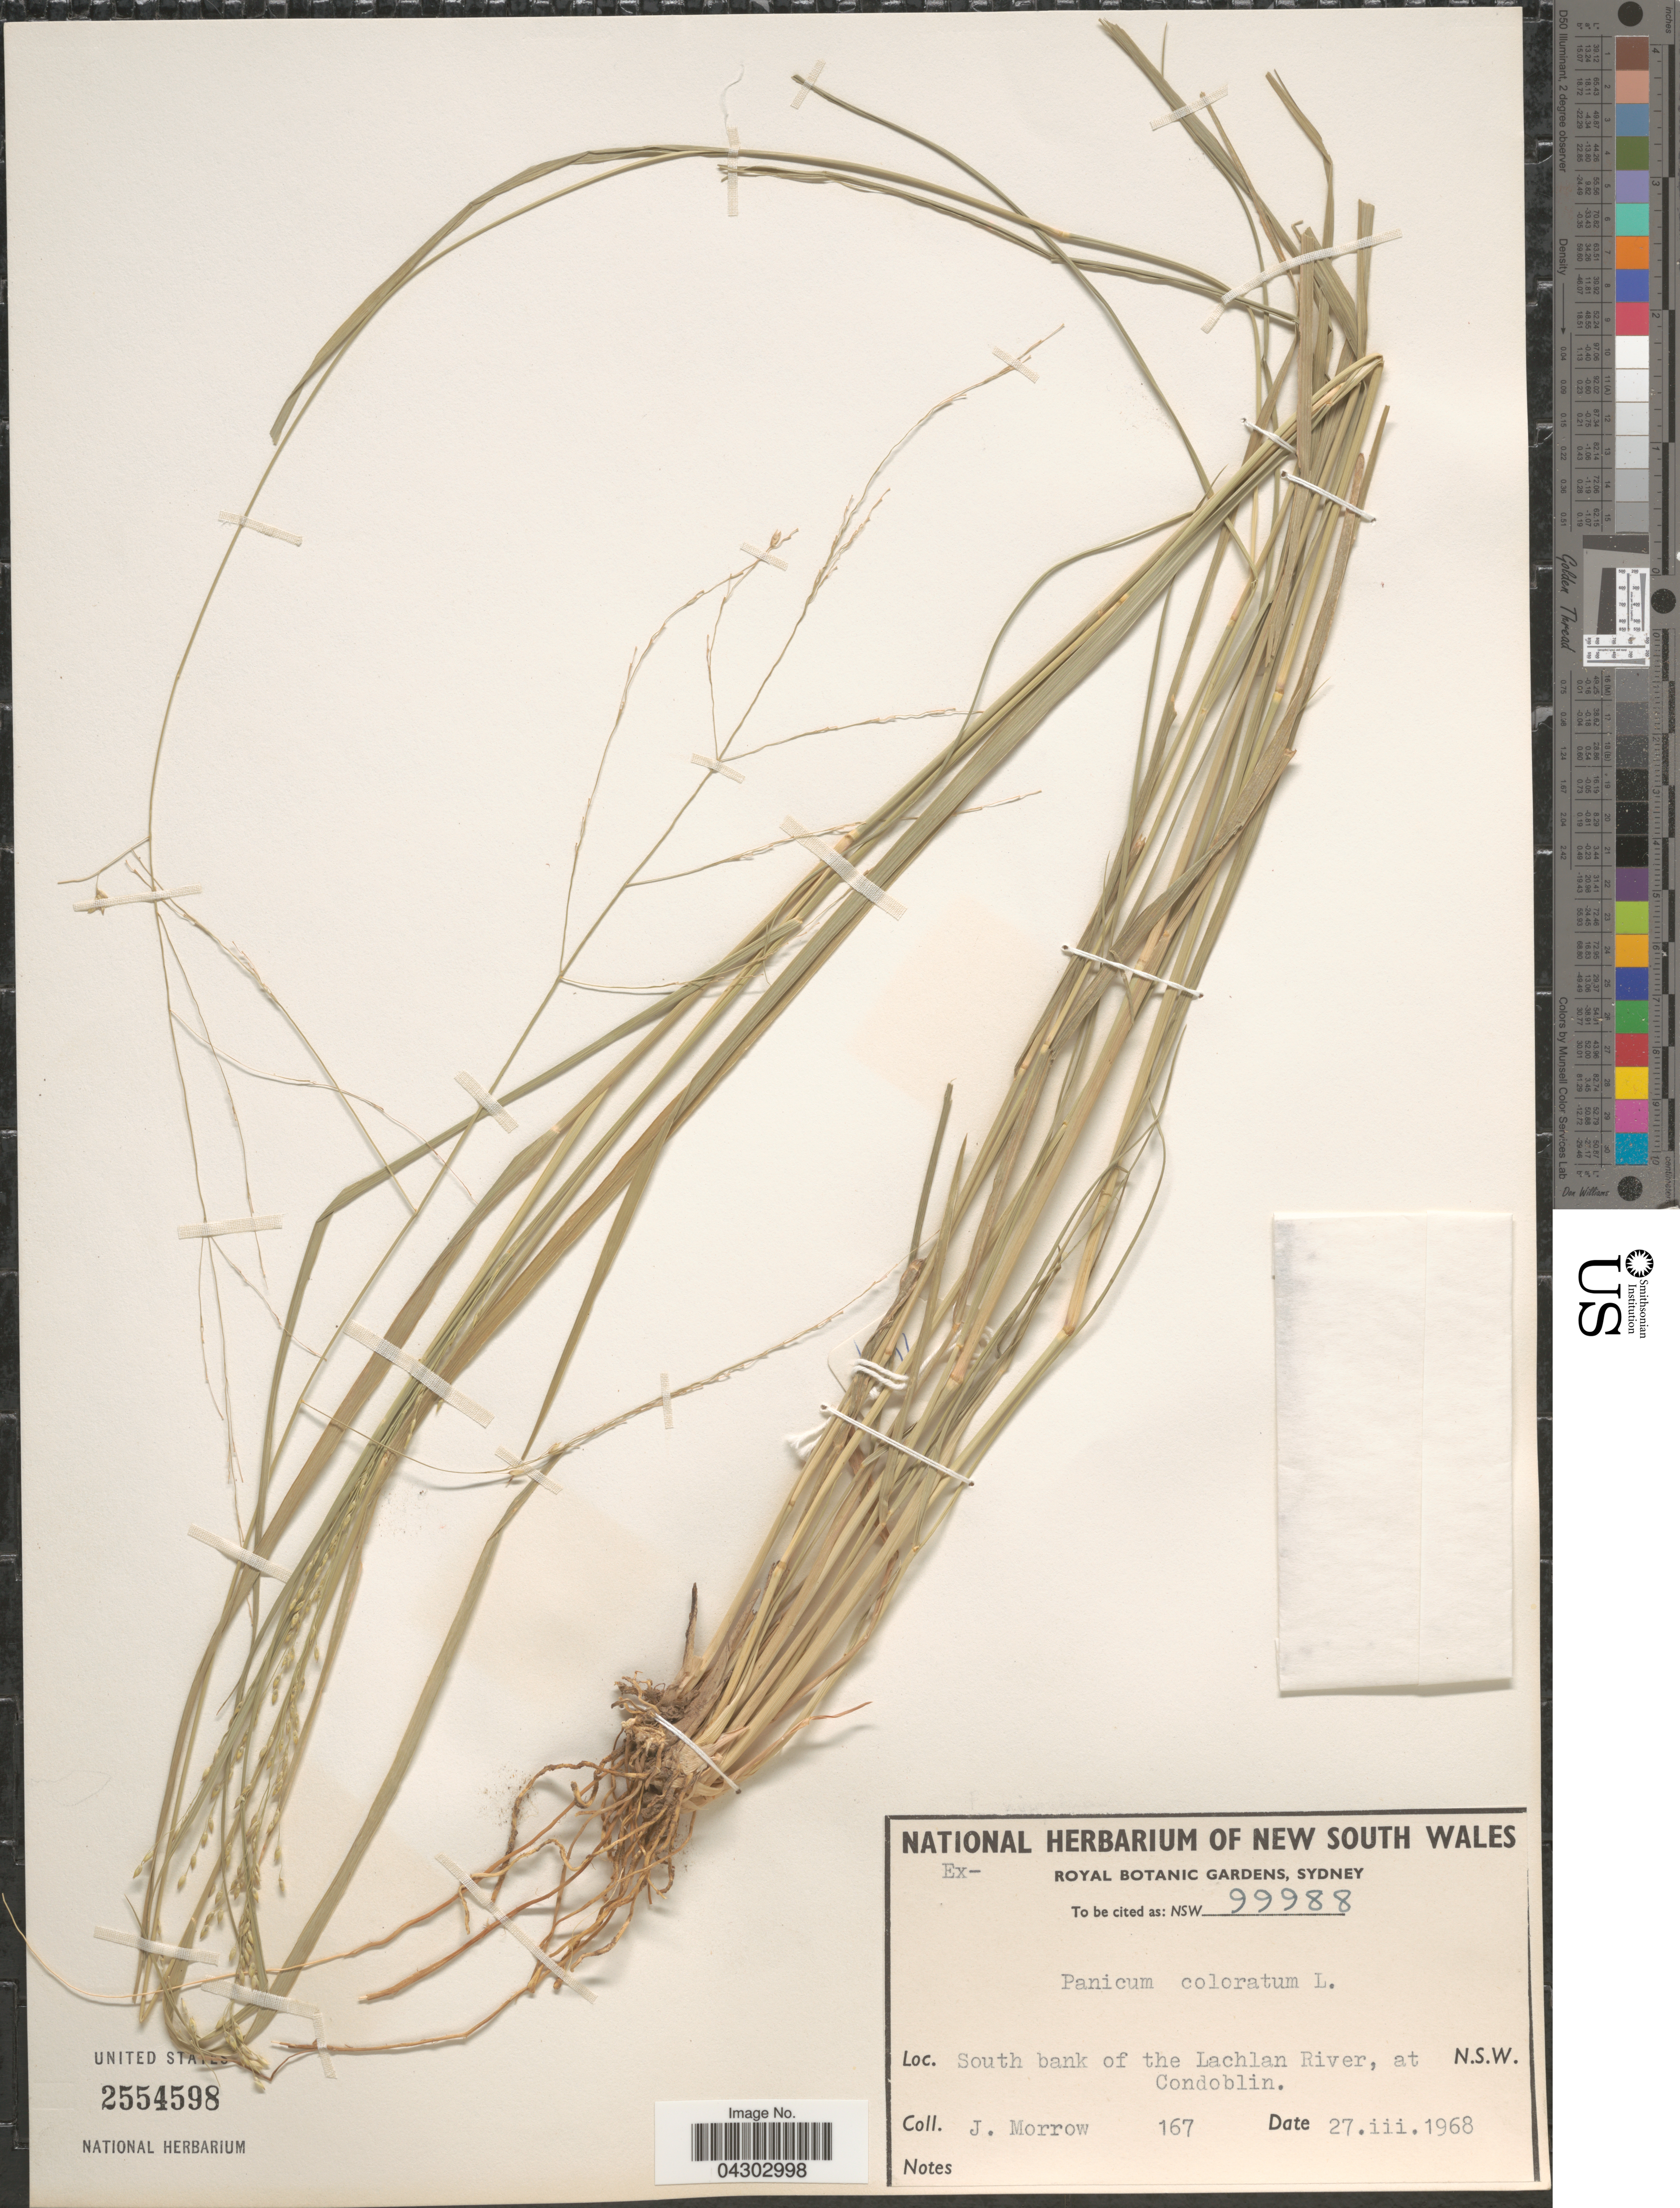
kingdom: Plantae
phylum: Tracheophyta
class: Liliopsida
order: Poales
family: Poaceae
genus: Panicum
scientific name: Panicum coloratum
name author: L.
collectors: J. Morrow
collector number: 167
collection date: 1968-03-27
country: Australia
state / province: New South Wales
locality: South bank of the Lachlan River, at Condoblin.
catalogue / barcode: US 2554598